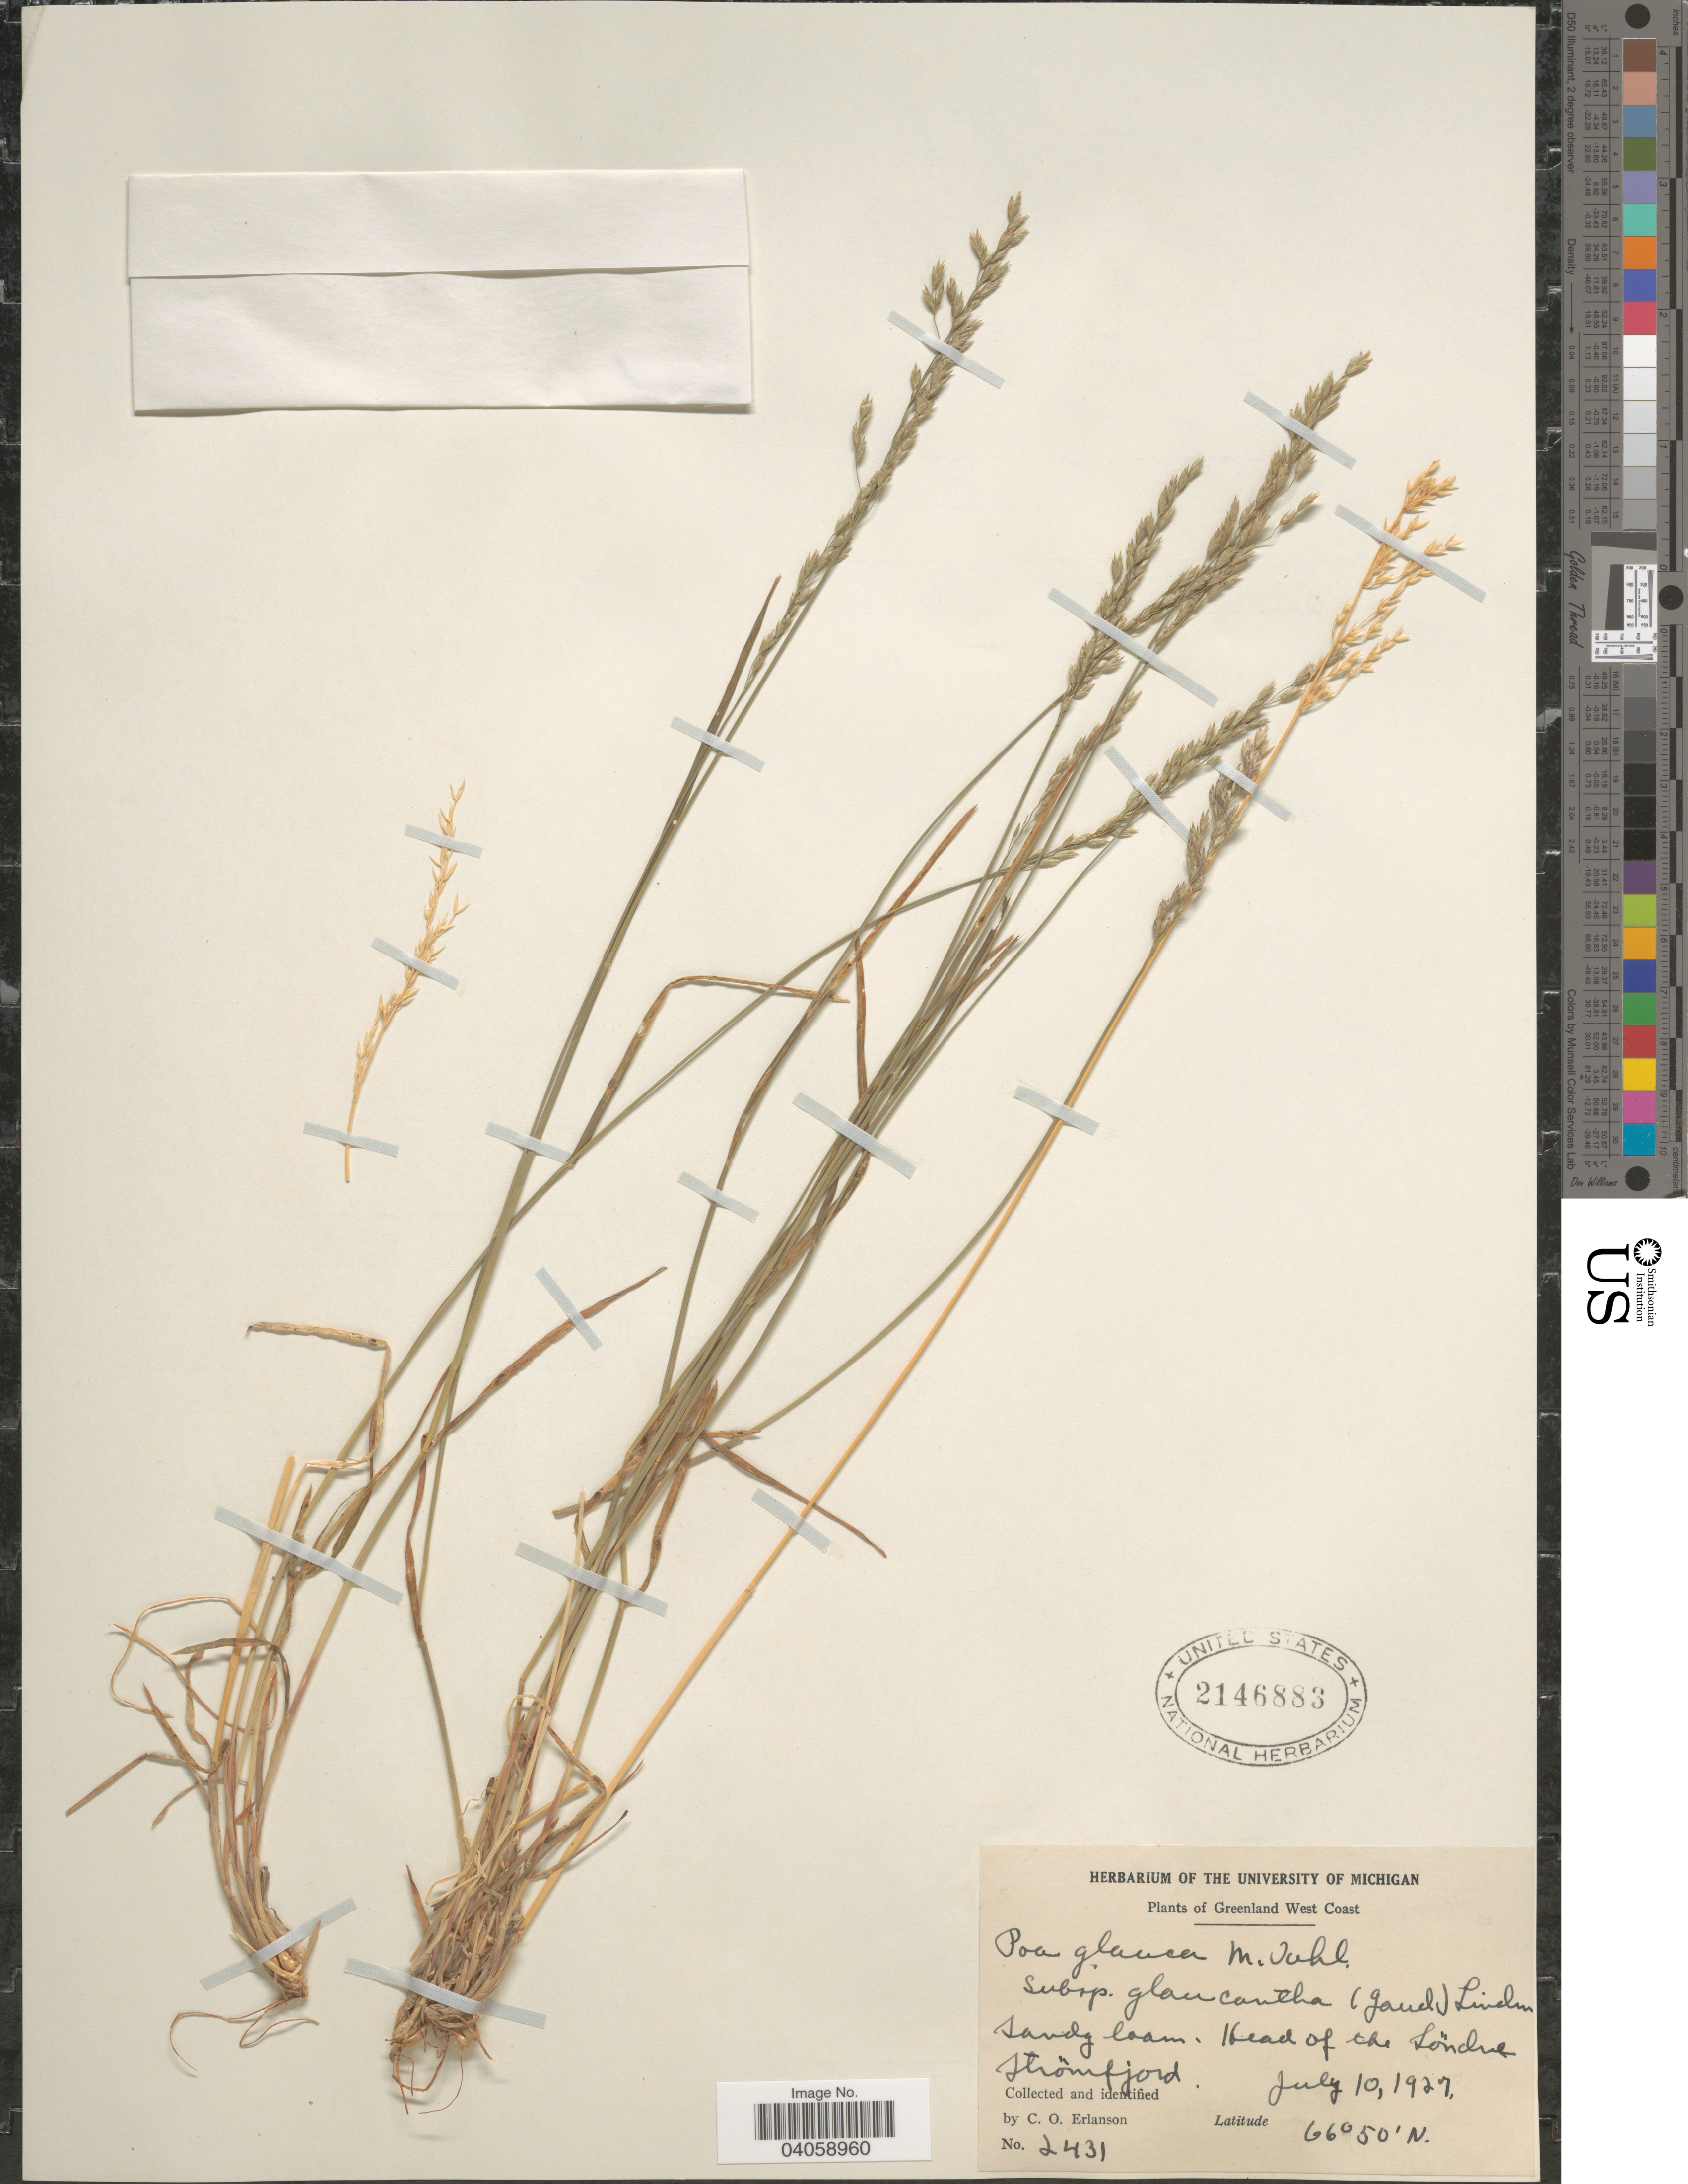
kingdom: Plantae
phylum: Tracheophyta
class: Liliopsida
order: Poales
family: Poaceae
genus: Poa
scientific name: Poa glauca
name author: Vahl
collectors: C. O. Erlanson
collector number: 2431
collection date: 1927-07-10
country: Greenland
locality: Greenland West Coast. Head of the Søndre Strømfjord.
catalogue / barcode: US 2146883